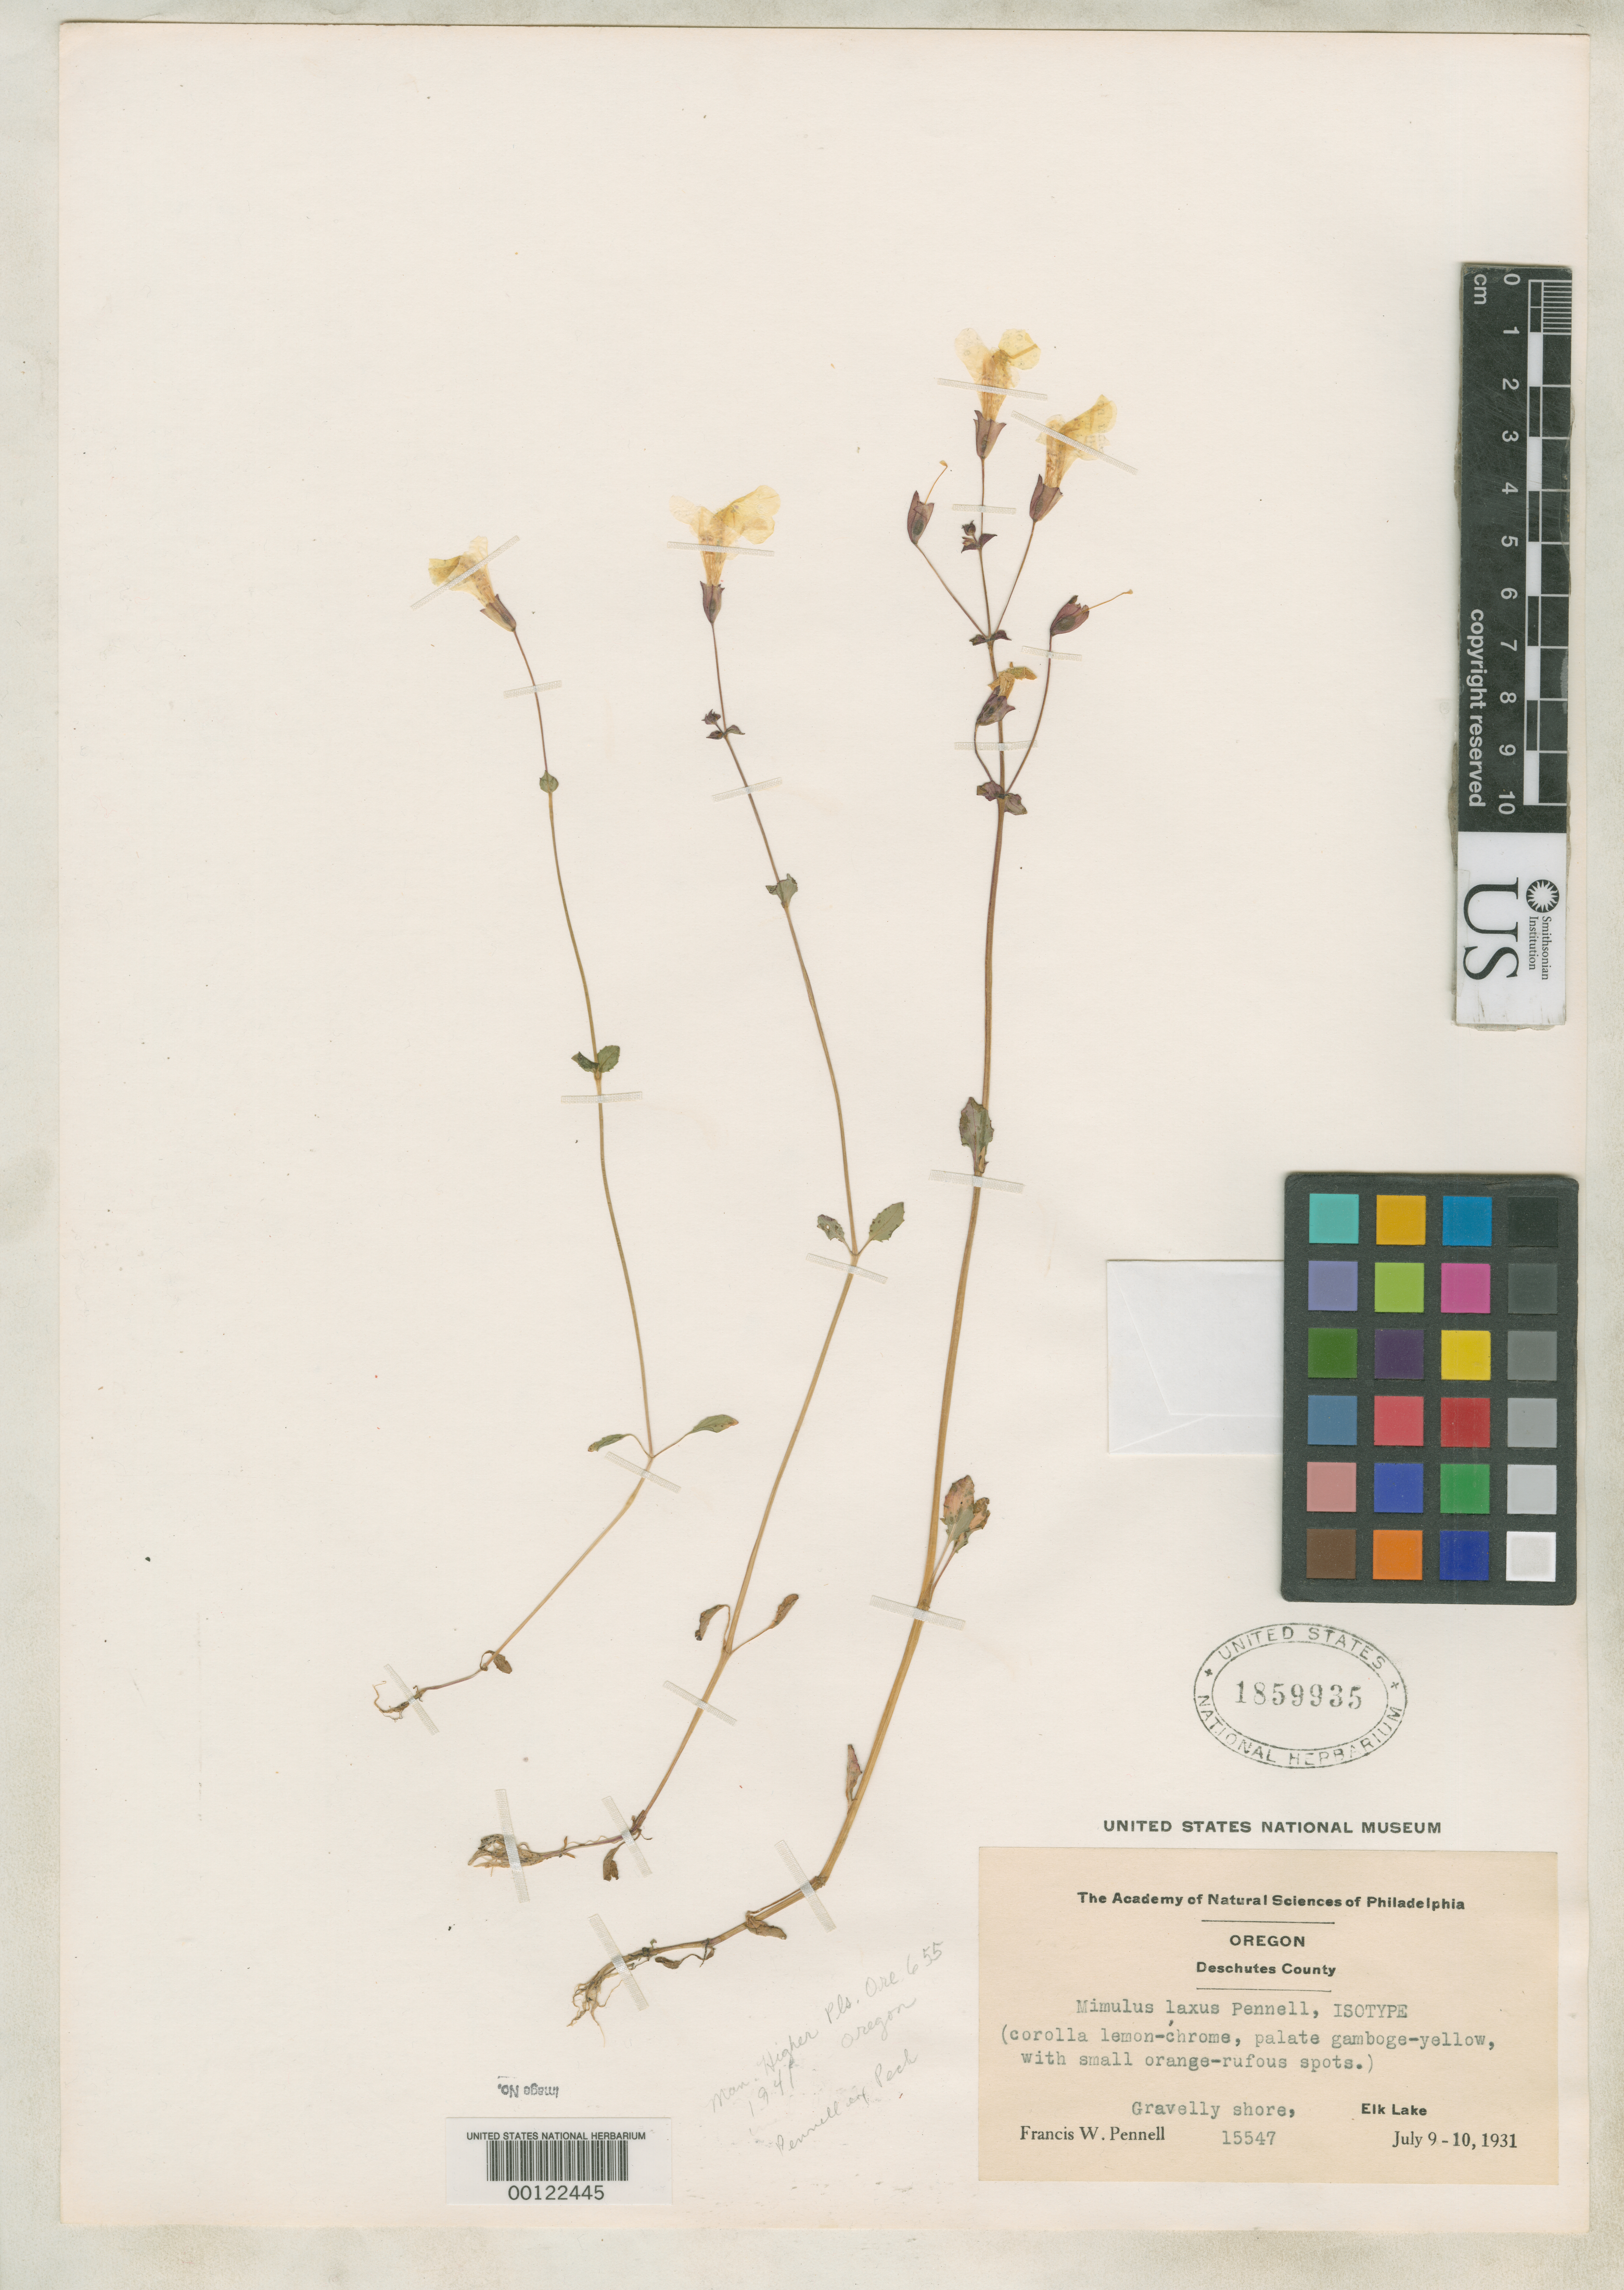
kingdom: Plantae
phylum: Tracheophyta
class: Magnoliopsida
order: Lamiales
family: Phrymaceae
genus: Mimulus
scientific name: Mimulus laxus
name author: Pennell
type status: Isotype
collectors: F. W. Pennell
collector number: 15547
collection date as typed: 09 Jul 1931 to 10 Jul 1931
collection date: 1931-07-09/1931-07-10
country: United States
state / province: Oregon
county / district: Deschutes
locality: Elk Lake.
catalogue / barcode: US 1859935